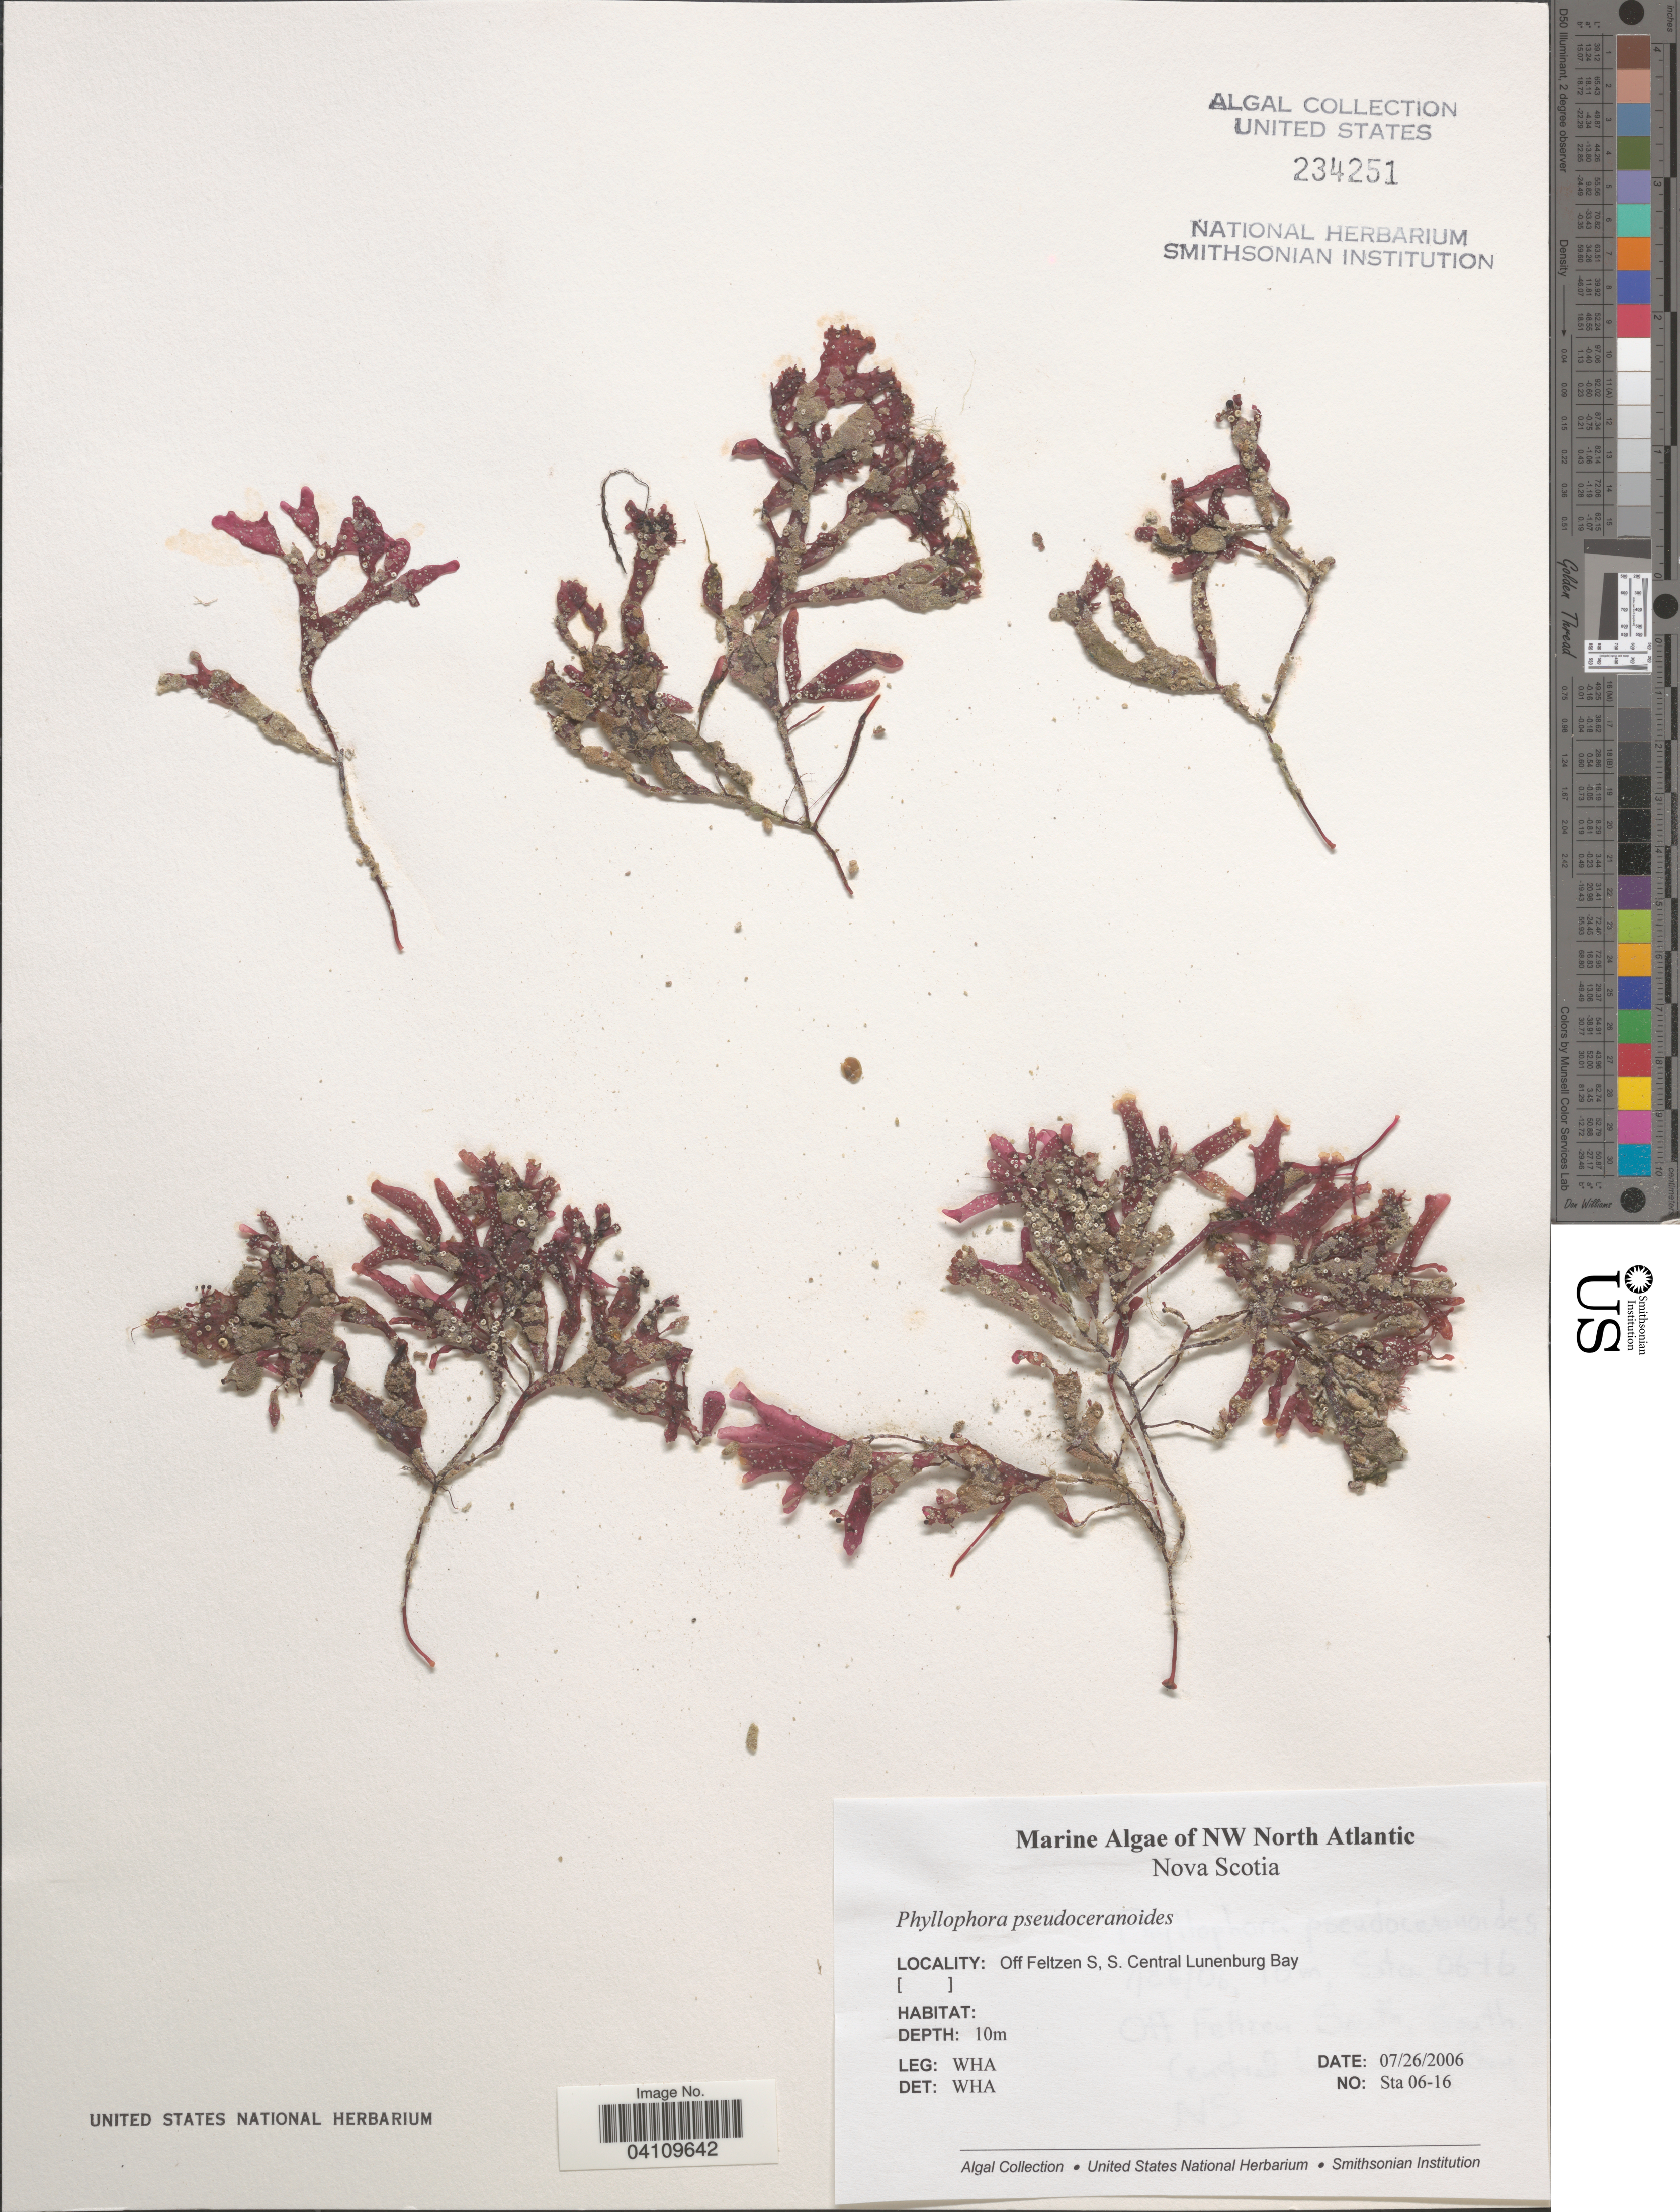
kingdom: Plantae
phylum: Rhodophyta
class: Florideophyceae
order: Gigartinales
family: Phyllophoraceae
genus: Phyllophora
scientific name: Phyllophora pseudoceranoides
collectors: W. H. Adey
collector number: Sta 06-16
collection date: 2006-07-26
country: Canada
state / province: Nova Scotia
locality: NW North Atlantic. Off Feltzen S, S. Central Lunenburg Bay.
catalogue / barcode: US 234251